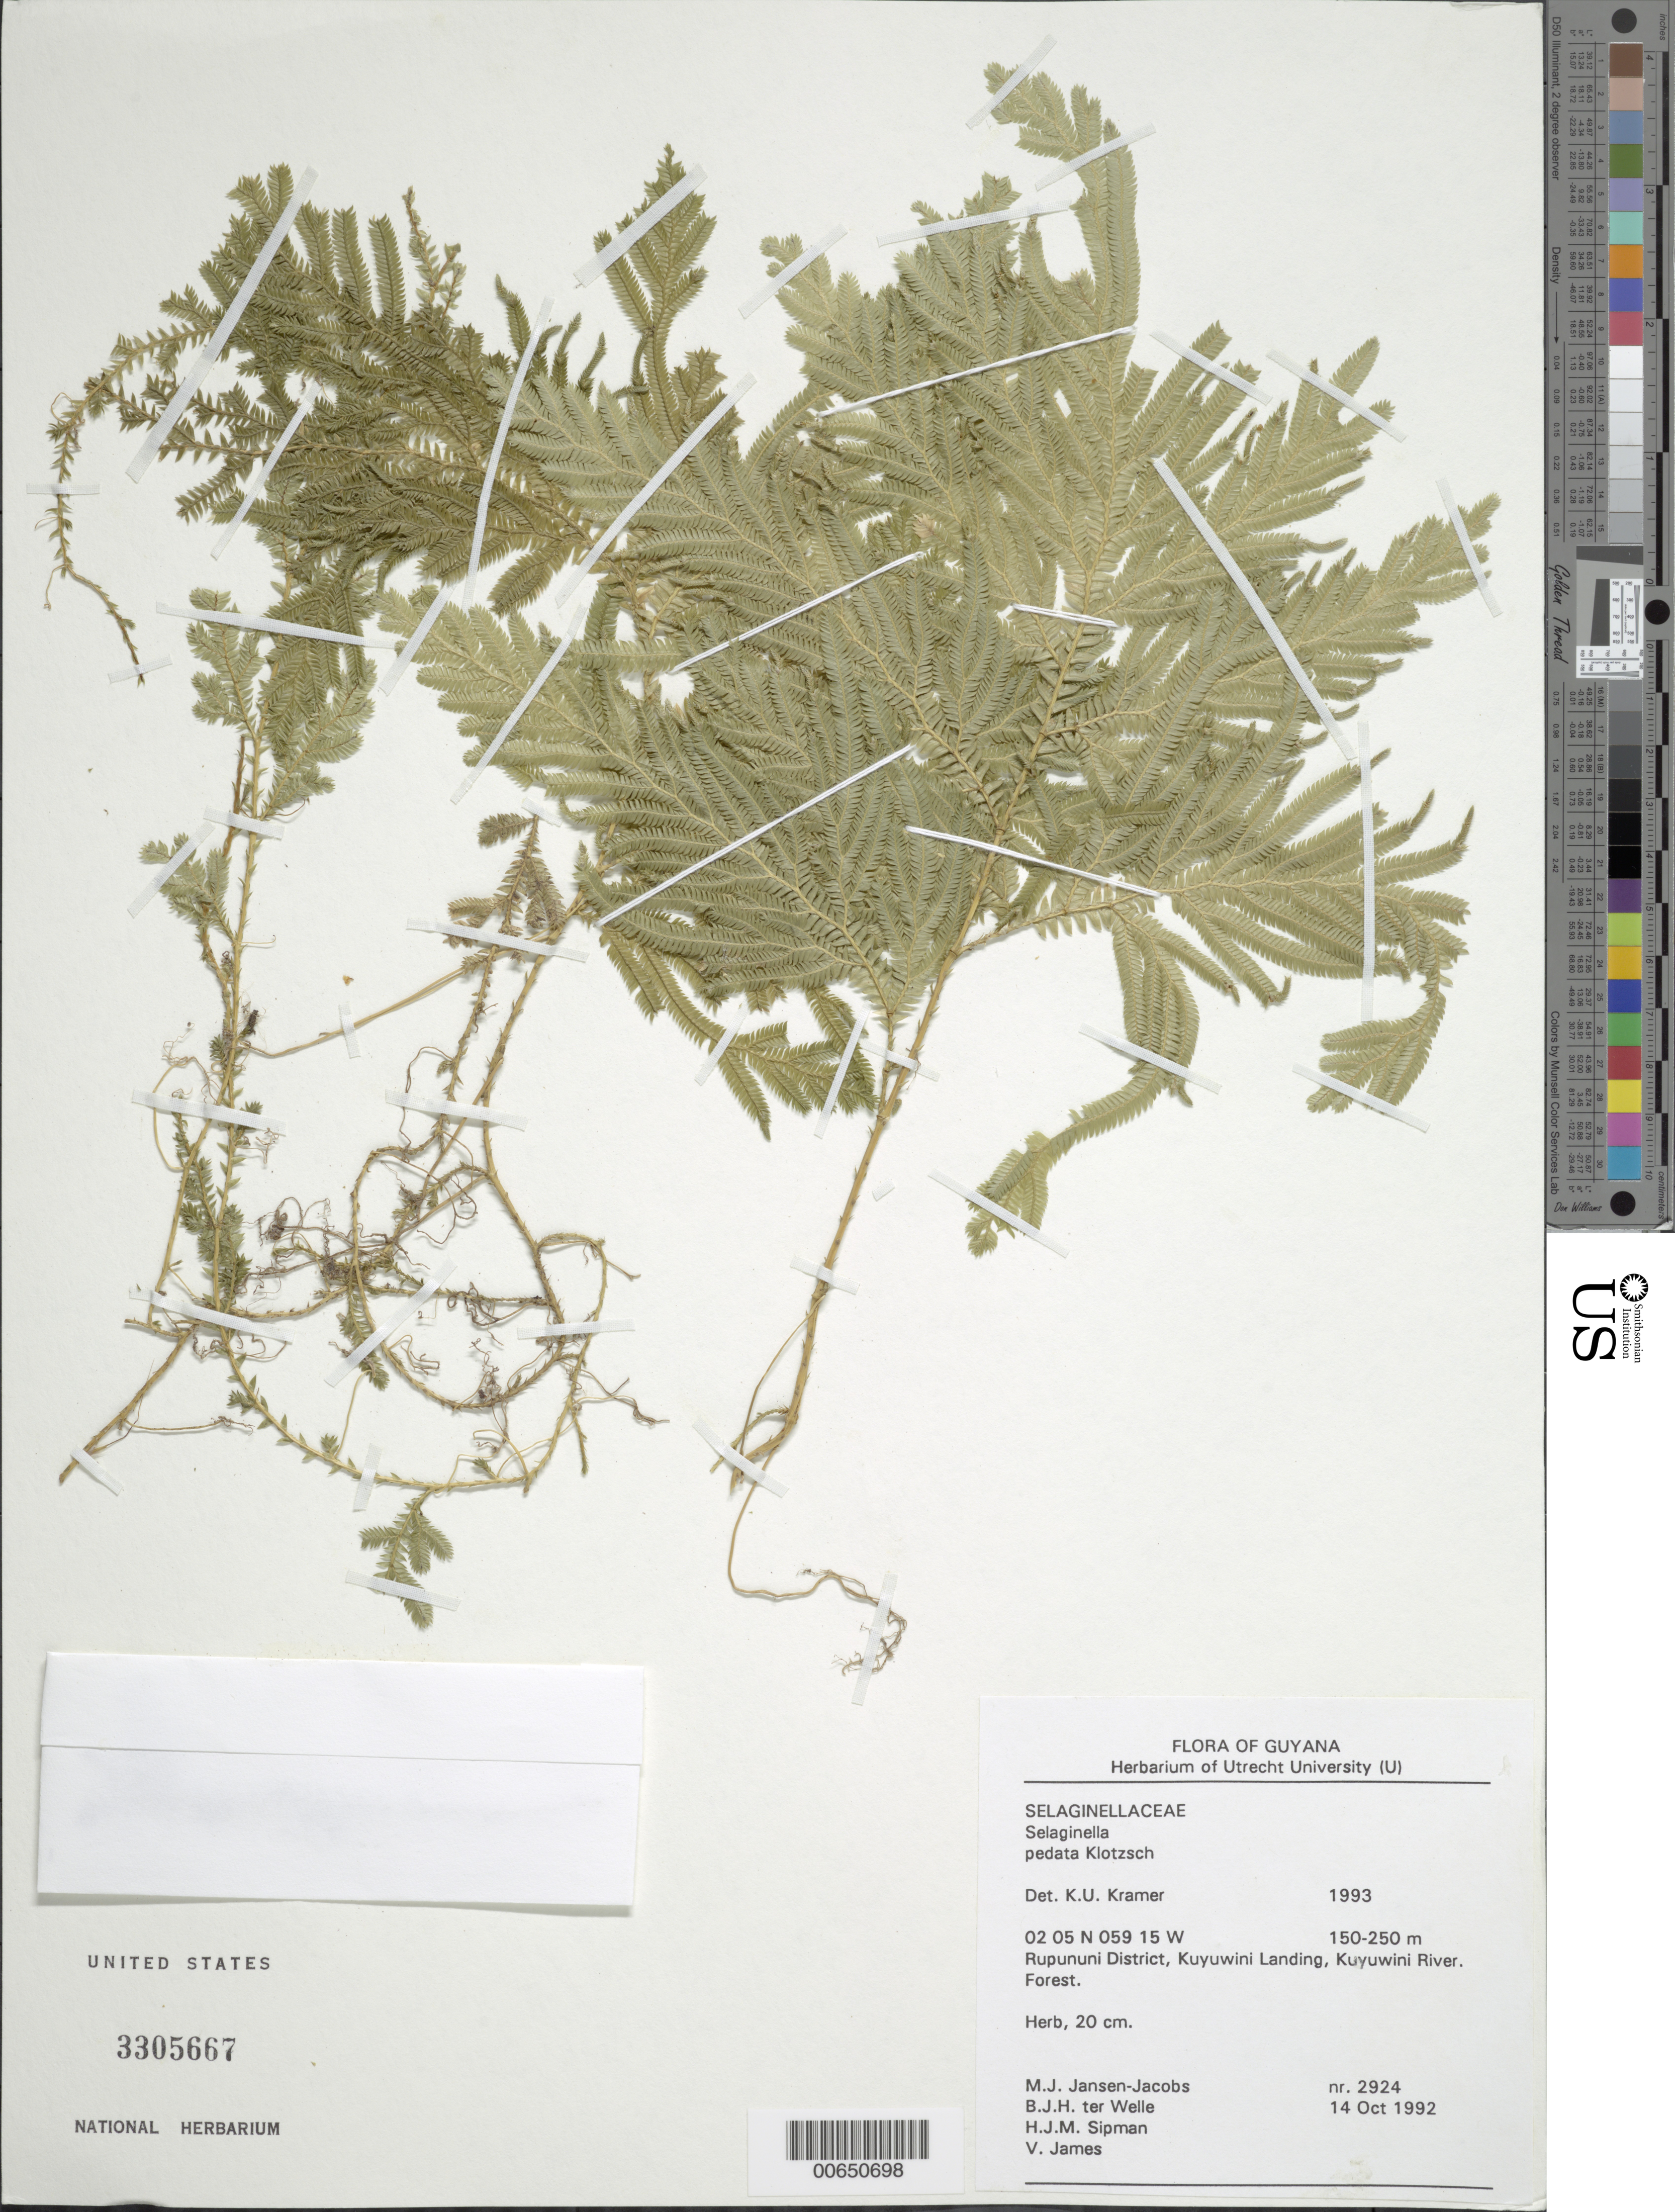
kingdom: Plantae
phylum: Tracheophyta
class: Lycopodiopsida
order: Selaginellales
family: Selaginellaceae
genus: Selaginella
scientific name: Selaginella pedata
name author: Klotzsch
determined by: Kramer, K. U.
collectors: M. J. Jansen-Jacobs, B. Welle, H. J. M. Sipman & V. James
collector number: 2924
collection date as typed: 14-Oct-92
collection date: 1992-10-14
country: Guyana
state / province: U. Takutu-U. Essequibo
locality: Kuyuwini Landing, Kuyuwini River, Rupununi District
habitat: Forest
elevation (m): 150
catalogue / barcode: US 3305667